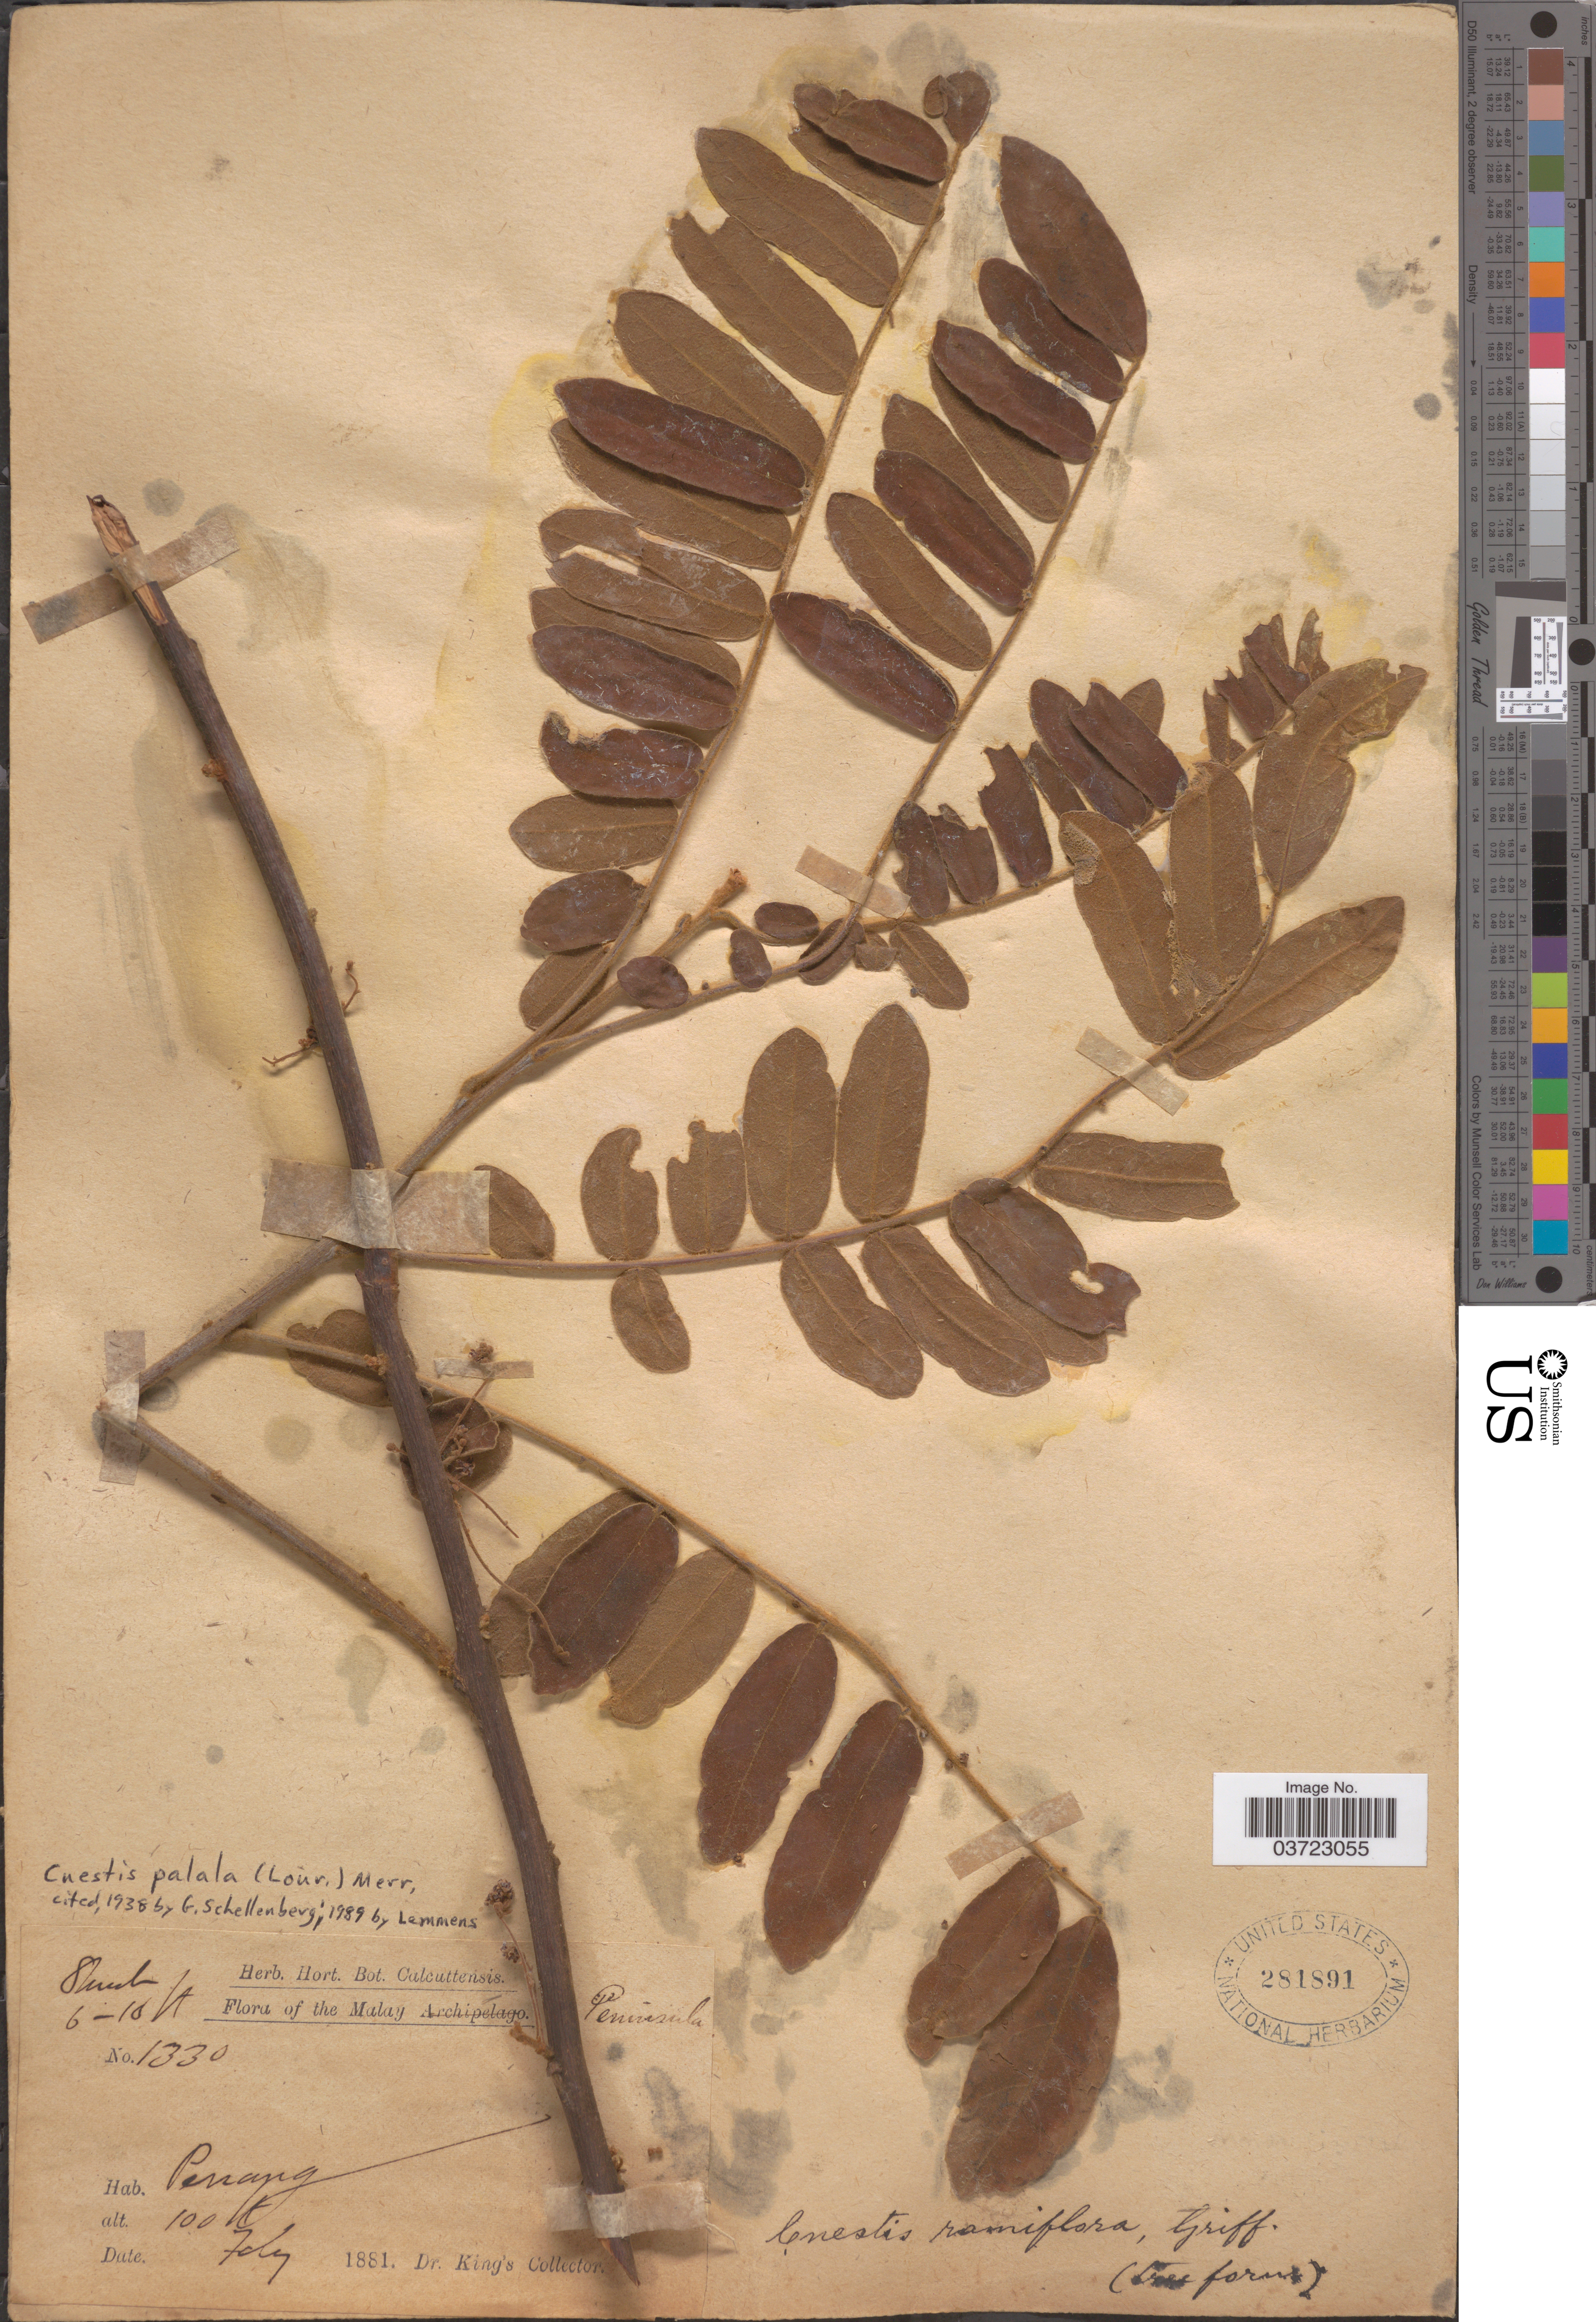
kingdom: Plantae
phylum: Tracheophyta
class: Magnoliopsida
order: Oxalidales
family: Connaraceae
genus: Cnestis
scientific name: Cnestis palala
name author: (Lour.) Merr.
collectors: Dr. King's collector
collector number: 1330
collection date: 1881-07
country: Malaysia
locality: The Malay Peninsula. Penang.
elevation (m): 30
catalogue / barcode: US 281891